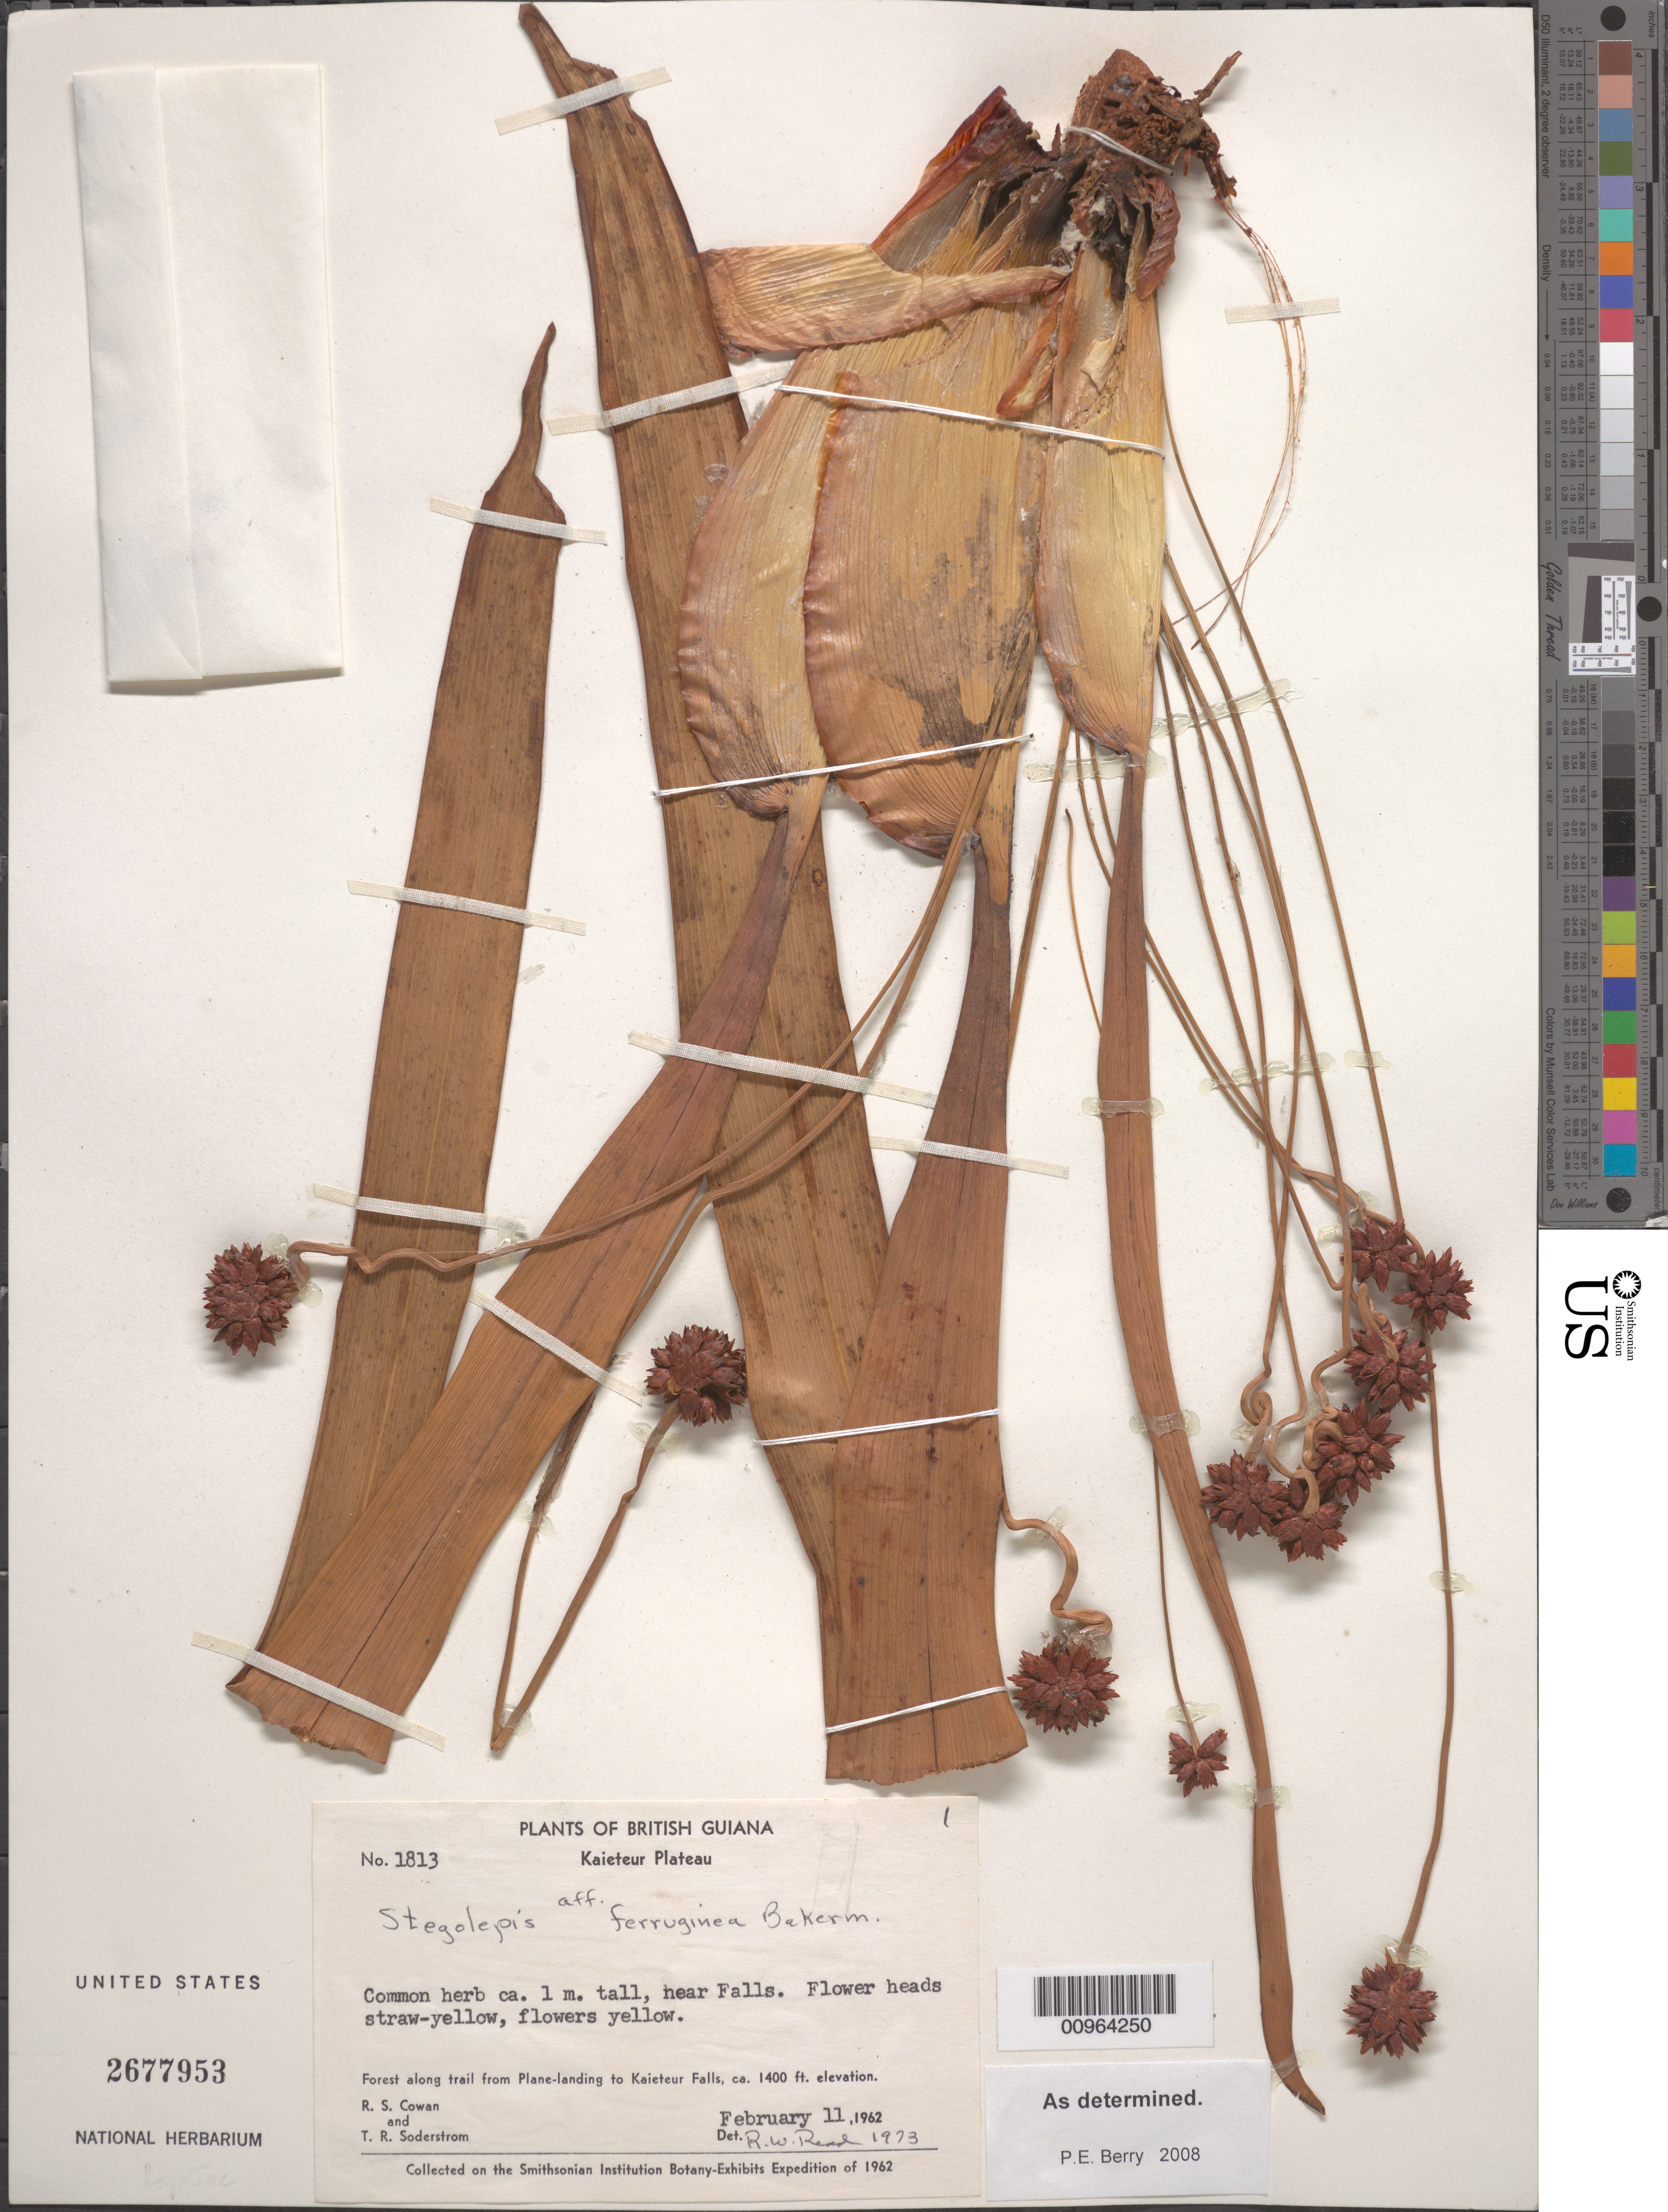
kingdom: Plantae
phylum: Tracheophyta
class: Liliopsida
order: Poales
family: Rapateaceae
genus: Stegolepis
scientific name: Stegolepis ferruginea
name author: Baker f.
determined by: Berry, P. E., (WIS), University of Wisconsin - Madison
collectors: R. S. Cowan & T. R. Soderstrom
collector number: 1813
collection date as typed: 11-Feb-62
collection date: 1962-02-11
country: Guyana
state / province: Potaro-Siparuni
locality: Kaieteur Plateau, along trail from plane landing to Kaieteur Falls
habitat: Forest along trail, near Falls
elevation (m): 427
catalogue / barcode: US 2677953